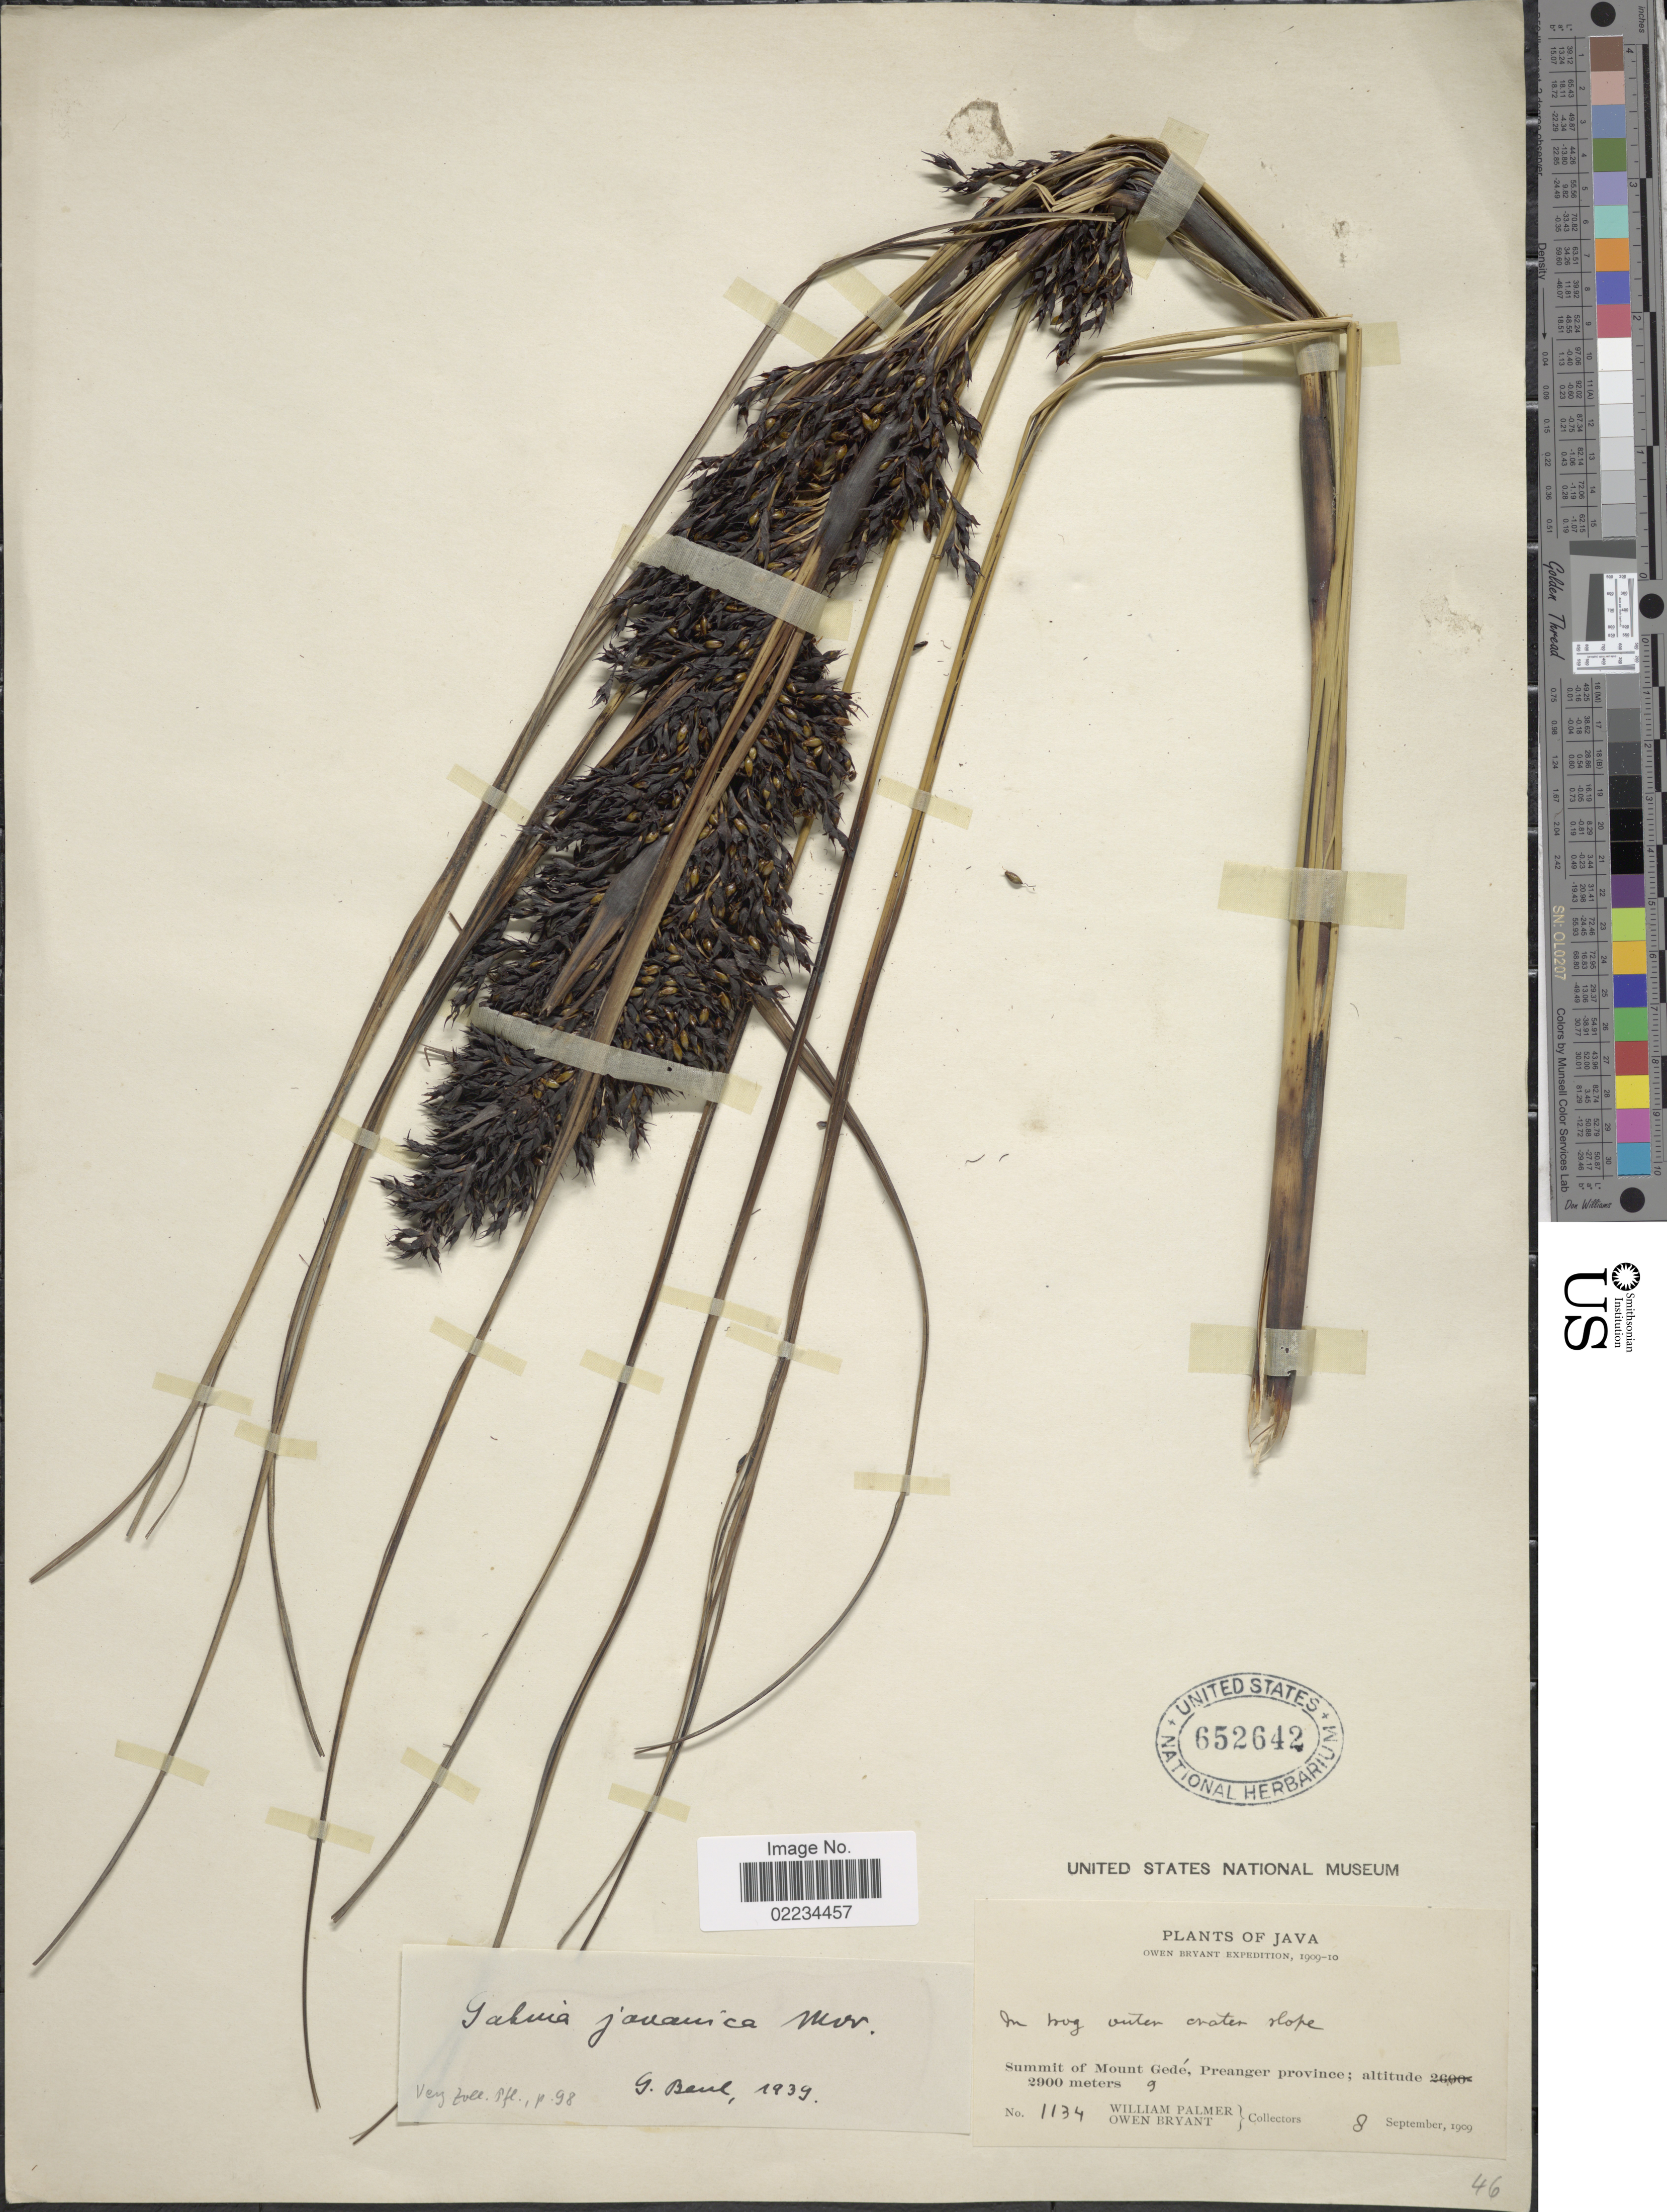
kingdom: Plantae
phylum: Tracheophyta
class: Liliopsida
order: Poales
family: Cyperaceae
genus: Gahnia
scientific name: Gahnia beecheyi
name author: H. Mann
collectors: W. Palmer & O. Bryant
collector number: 1134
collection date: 1909-09-08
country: Indonesia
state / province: Java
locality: In bog outer crater slope, Summit of Mount Gedé, Preanger province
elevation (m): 2900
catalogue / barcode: US 652642